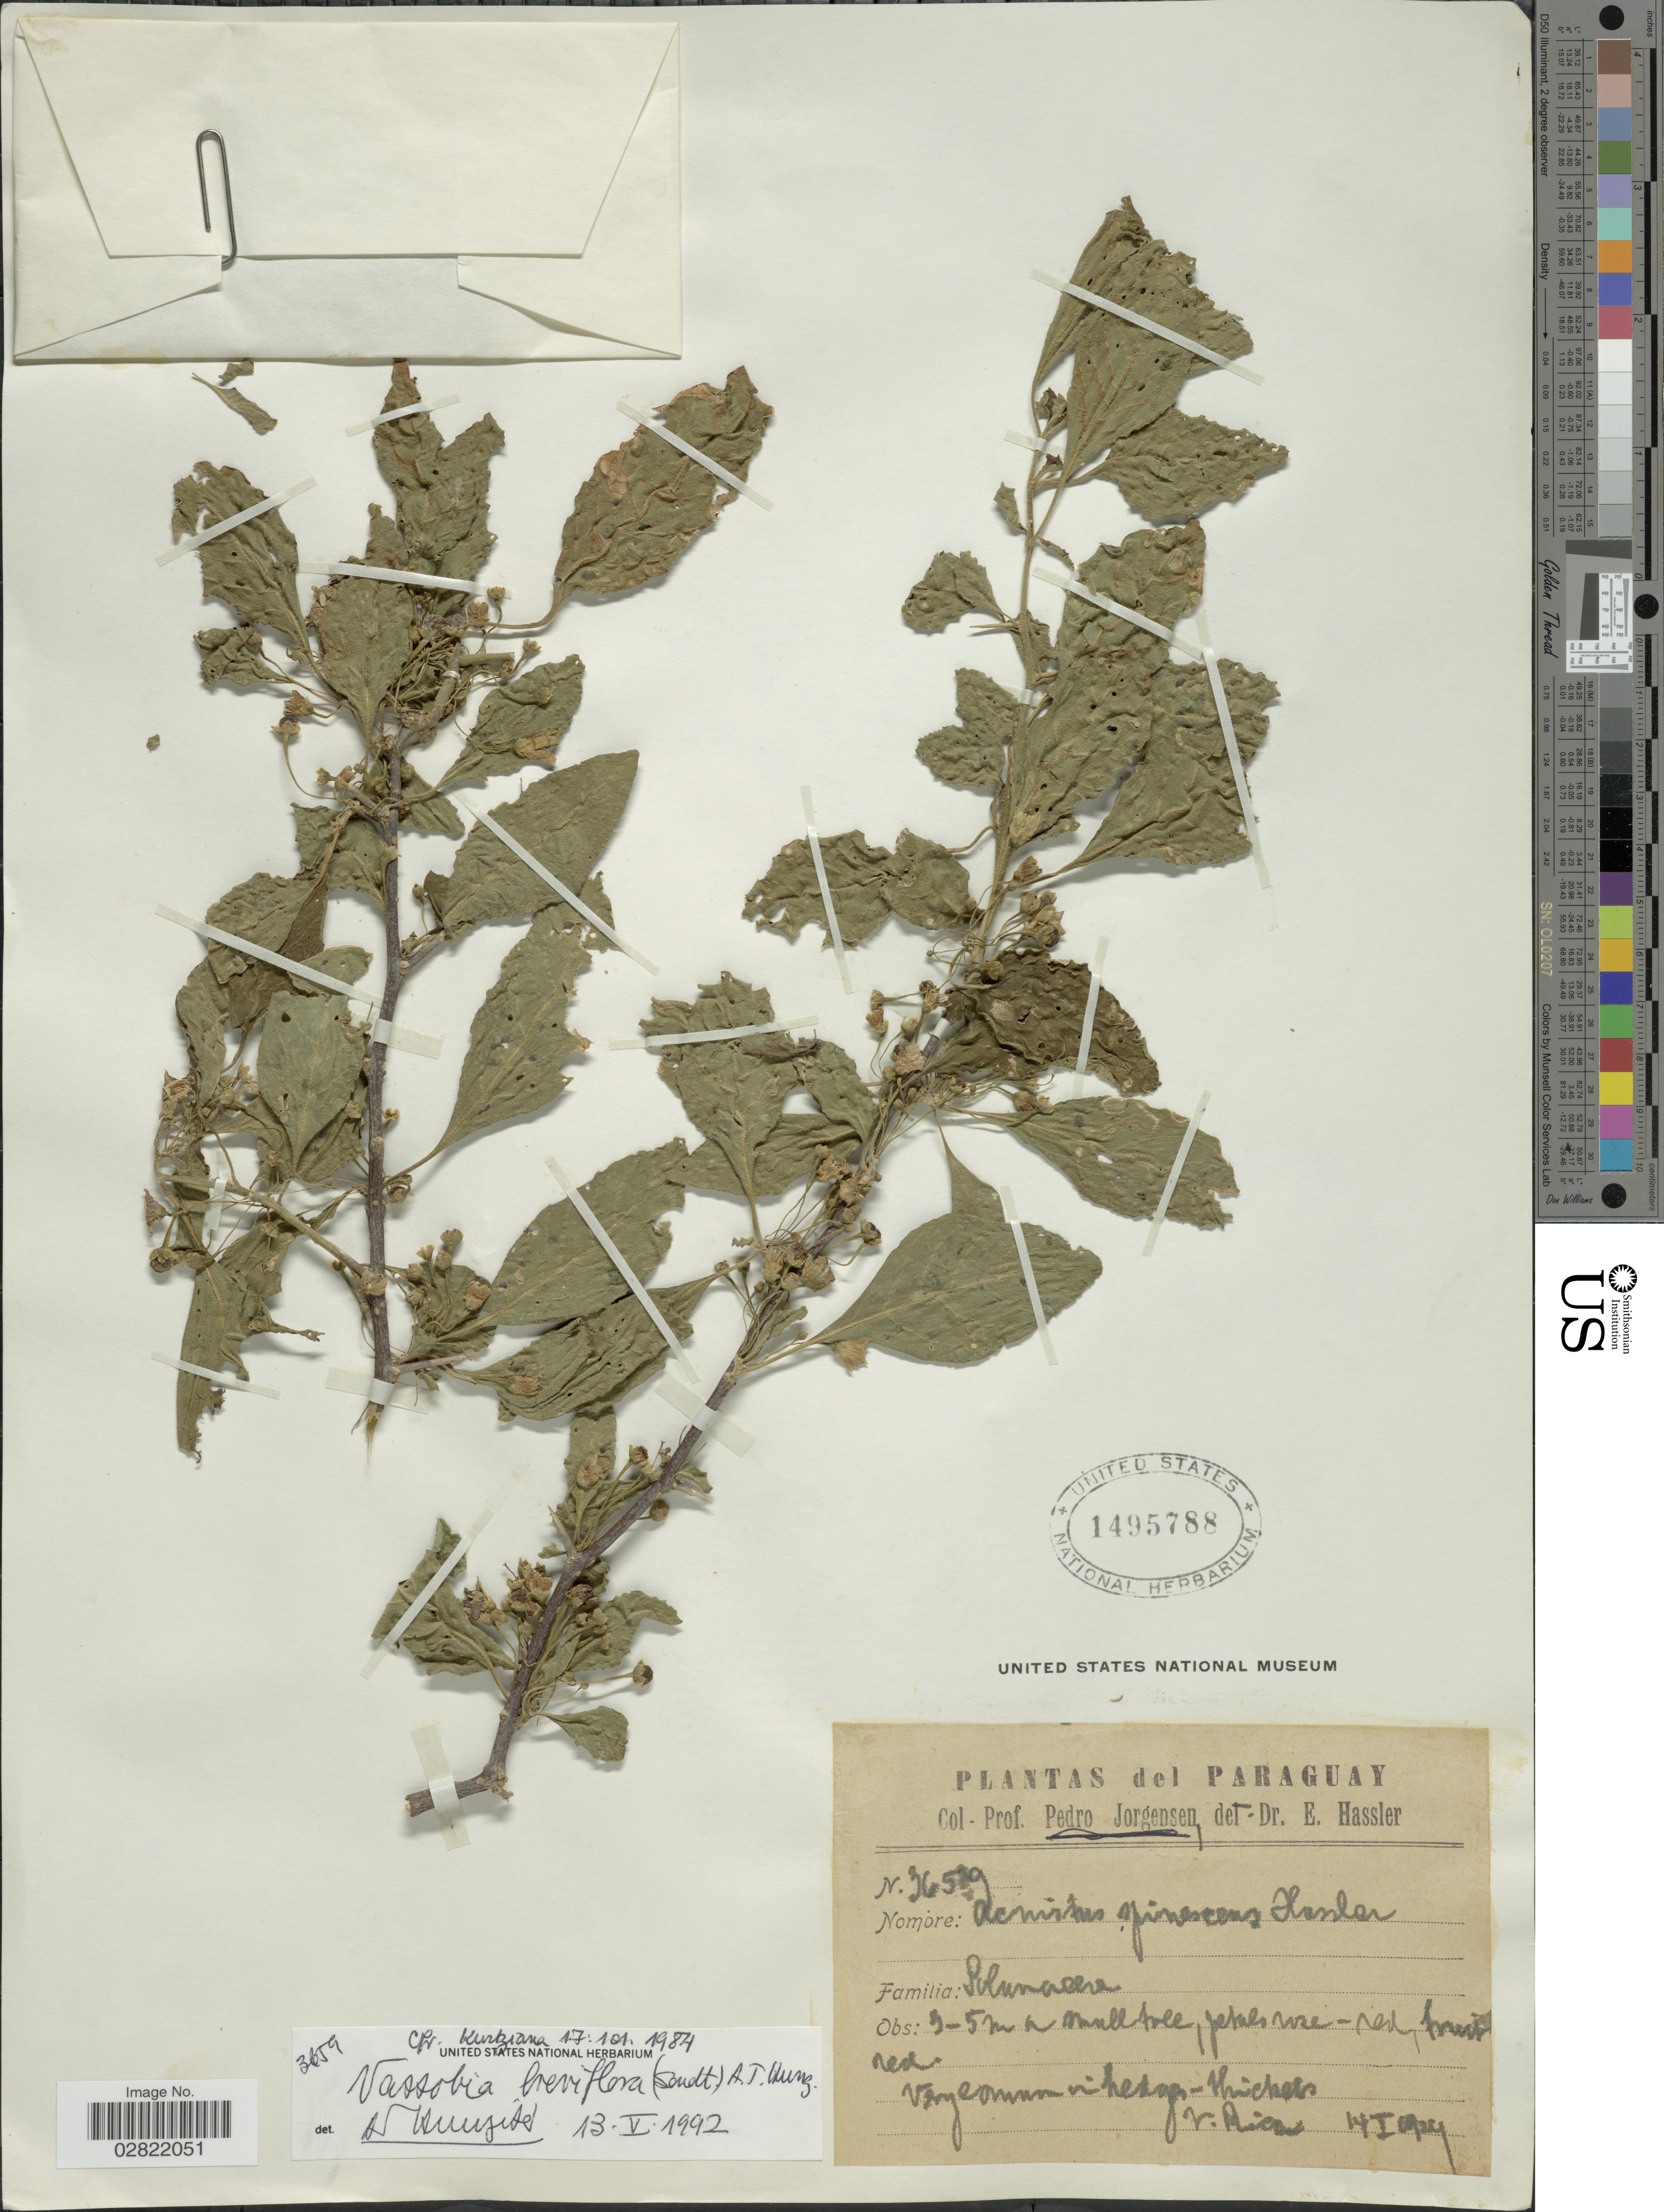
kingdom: Plantae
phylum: Tracheophyta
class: Magnoliopsida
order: Solanales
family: Solanaceae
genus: Vassobia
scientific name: Vassobia breviflora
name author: (Sendt.) Hunz.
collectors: P. Jörgensen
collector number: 3659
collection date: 1924-01-14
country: Paraguay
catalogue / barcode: US 1495788